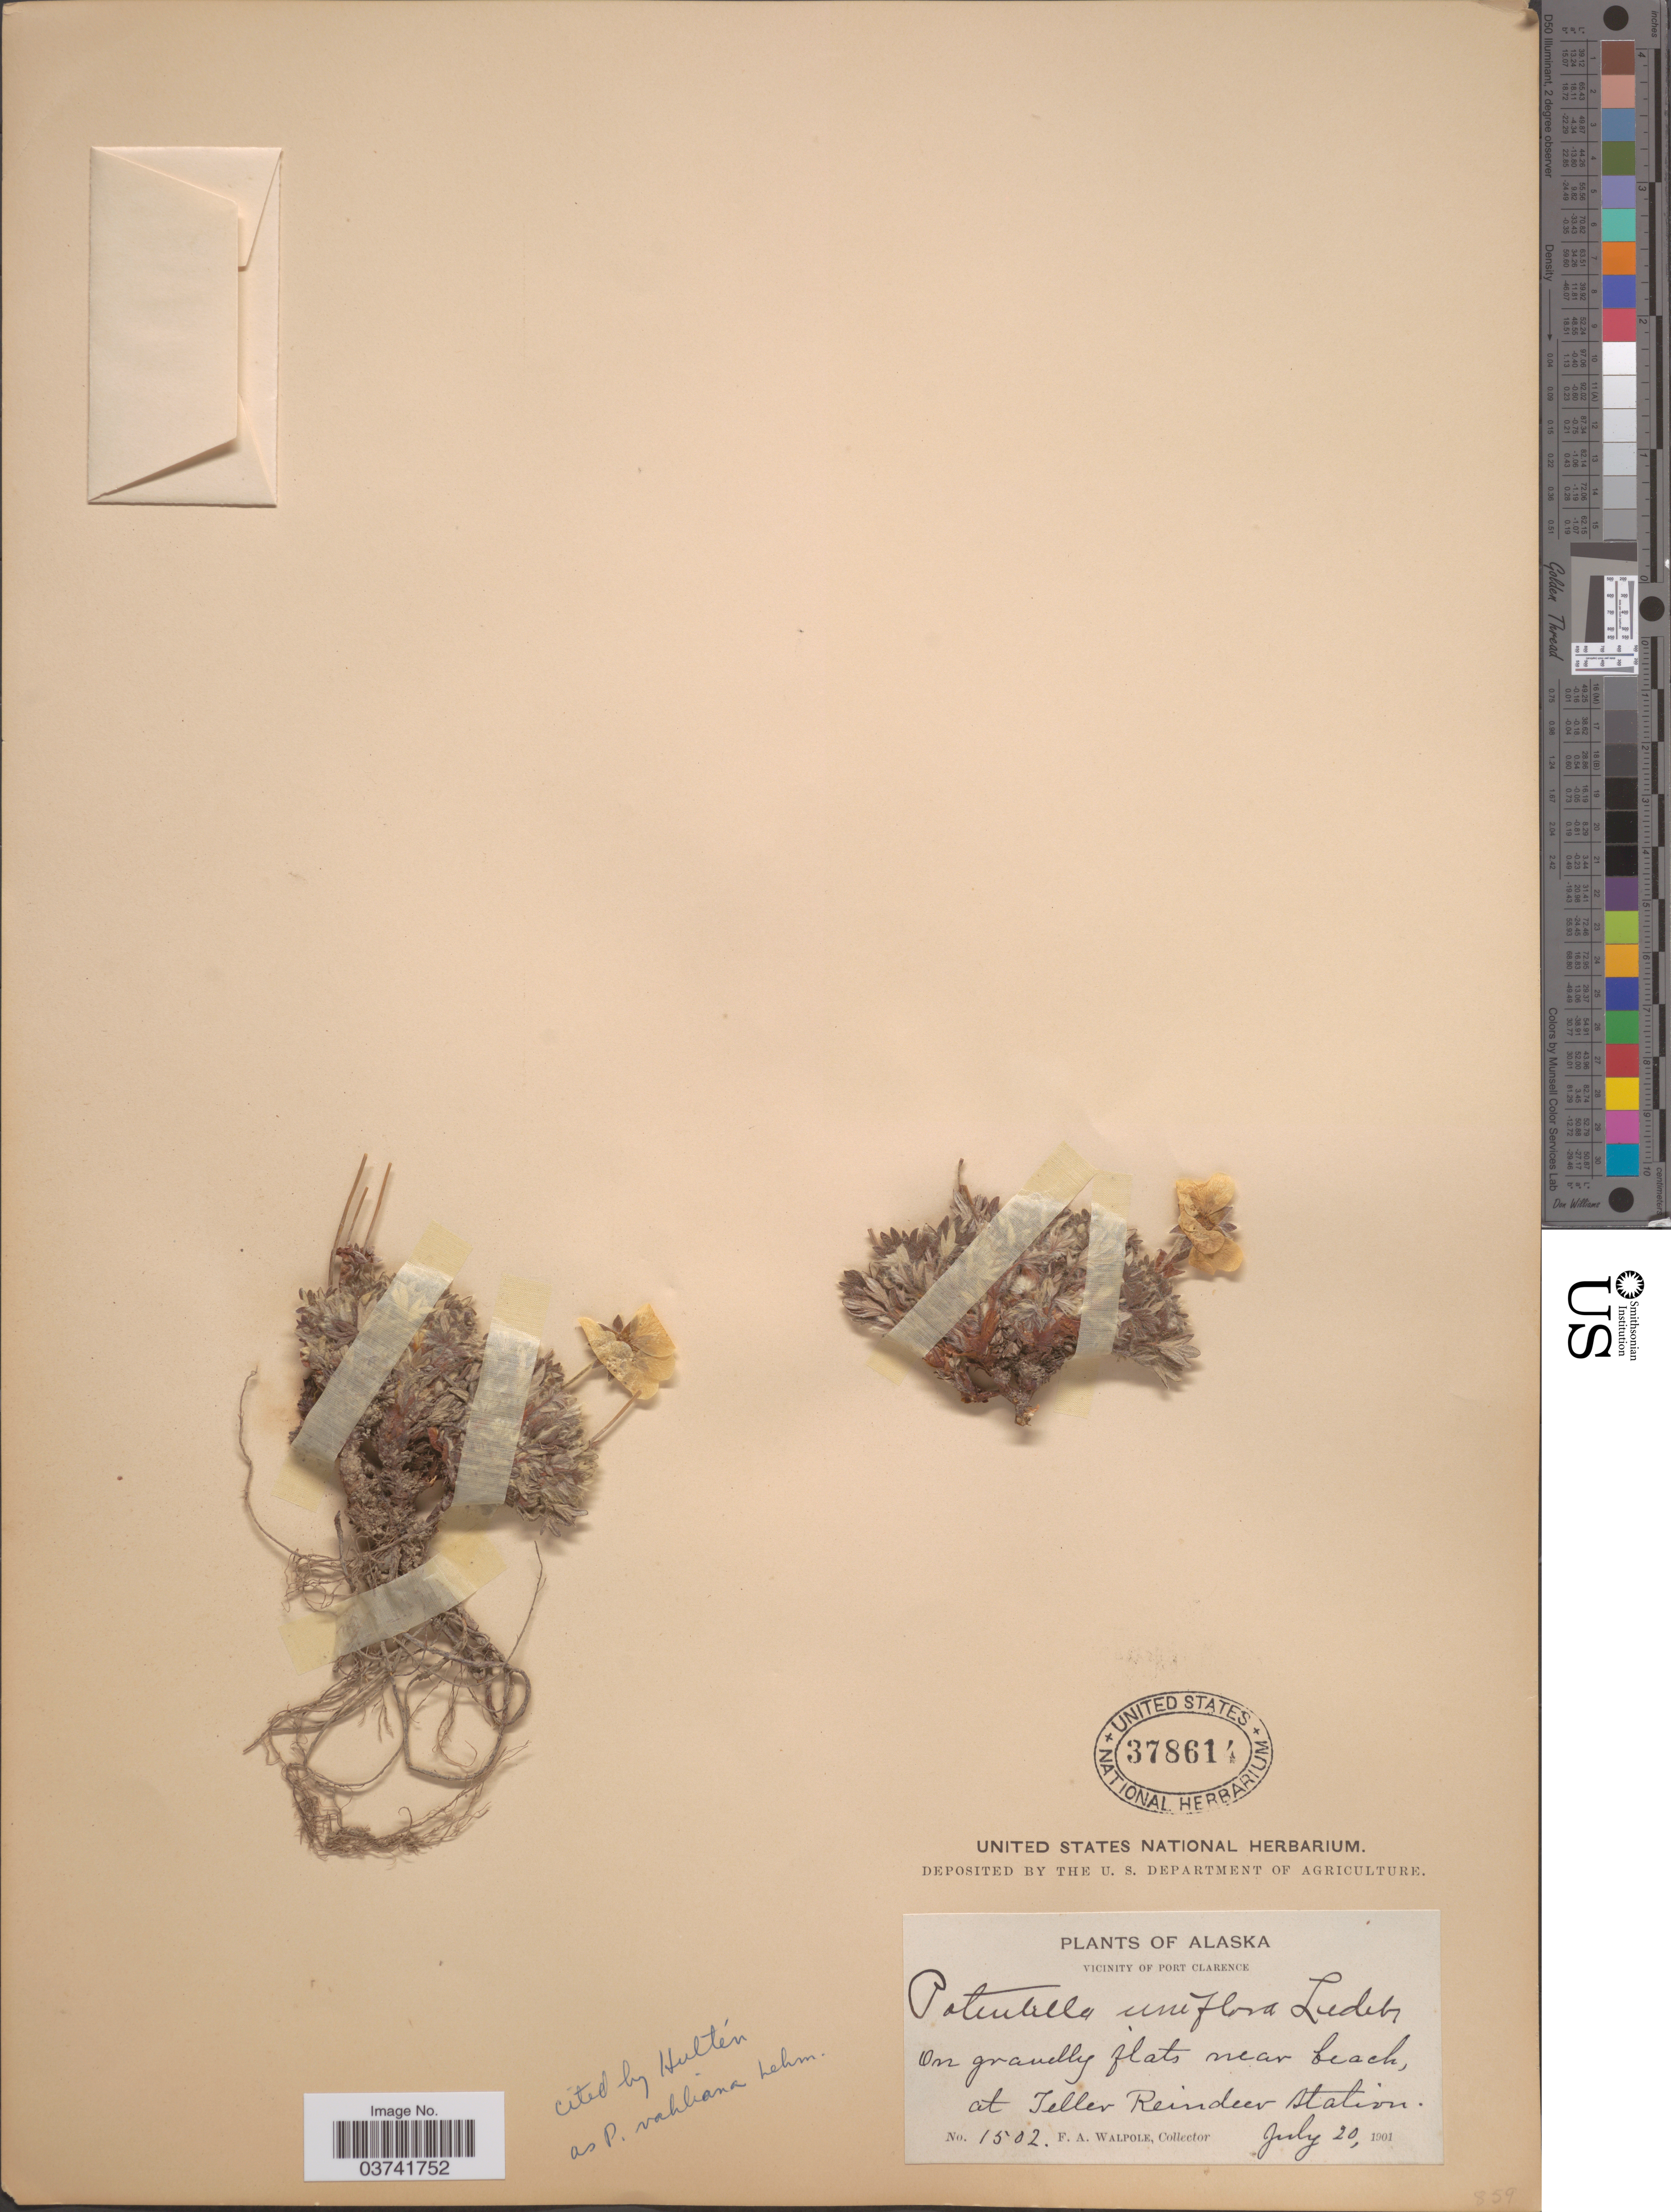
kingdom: Plantae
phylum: Tracheophyta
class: Magnoliopsida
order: Rosales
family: Rosaceae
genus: Potentilla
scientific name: Potentilla vahliana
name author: Lehm.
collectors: F. Walpole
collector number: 1502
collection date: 1901-07-20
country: United States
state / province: Alaska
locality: Vicinity of Port Clarence. On gravelly flats near beach, at Teller Reindeer station.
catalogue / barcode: US 378614